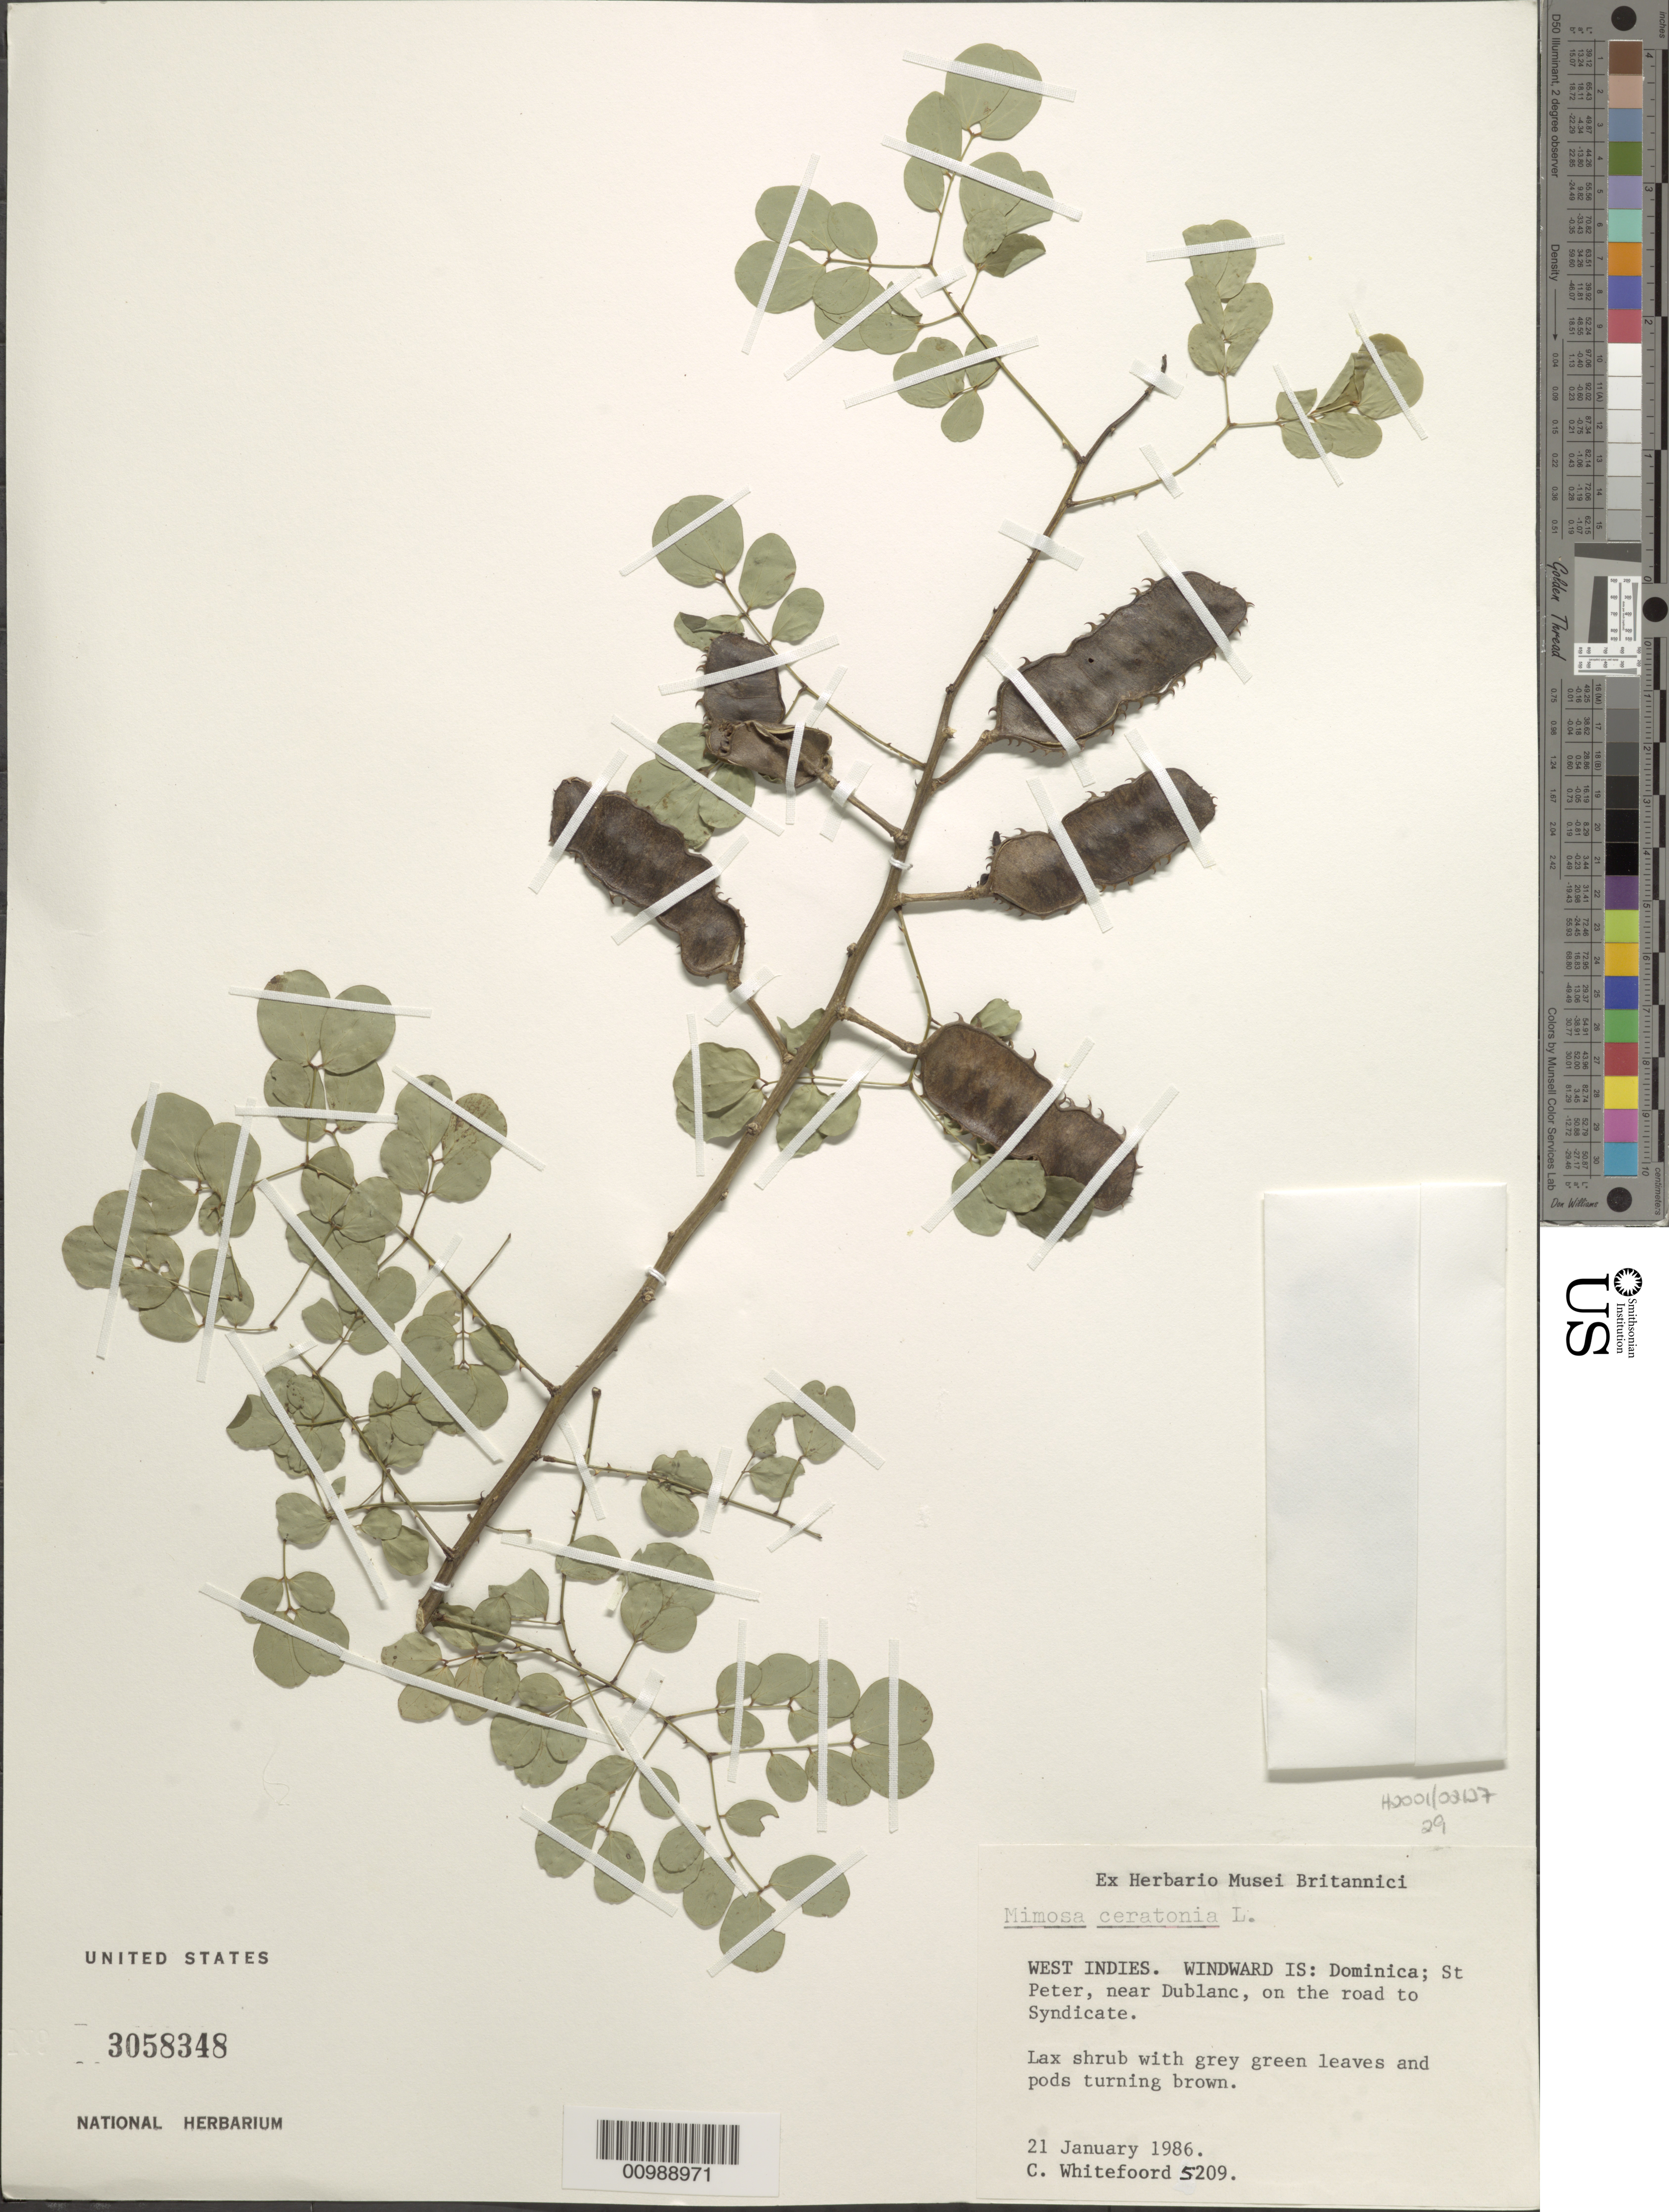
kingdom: Plantae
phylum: Tracheophyta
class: Magnoliopsida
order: Fabales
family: Fabaceae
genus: Mimosa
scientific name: Mimosa ceratonia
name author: L.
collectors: C. Whitefoord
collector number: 5209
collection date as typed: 21 Jan 1986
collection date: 1986-01-21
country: Dominica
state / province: St. Peter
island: Dominica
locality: Near Dublanc, on the road to Syndicate.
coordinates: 0 N, 0 E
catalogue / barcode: US 3058348